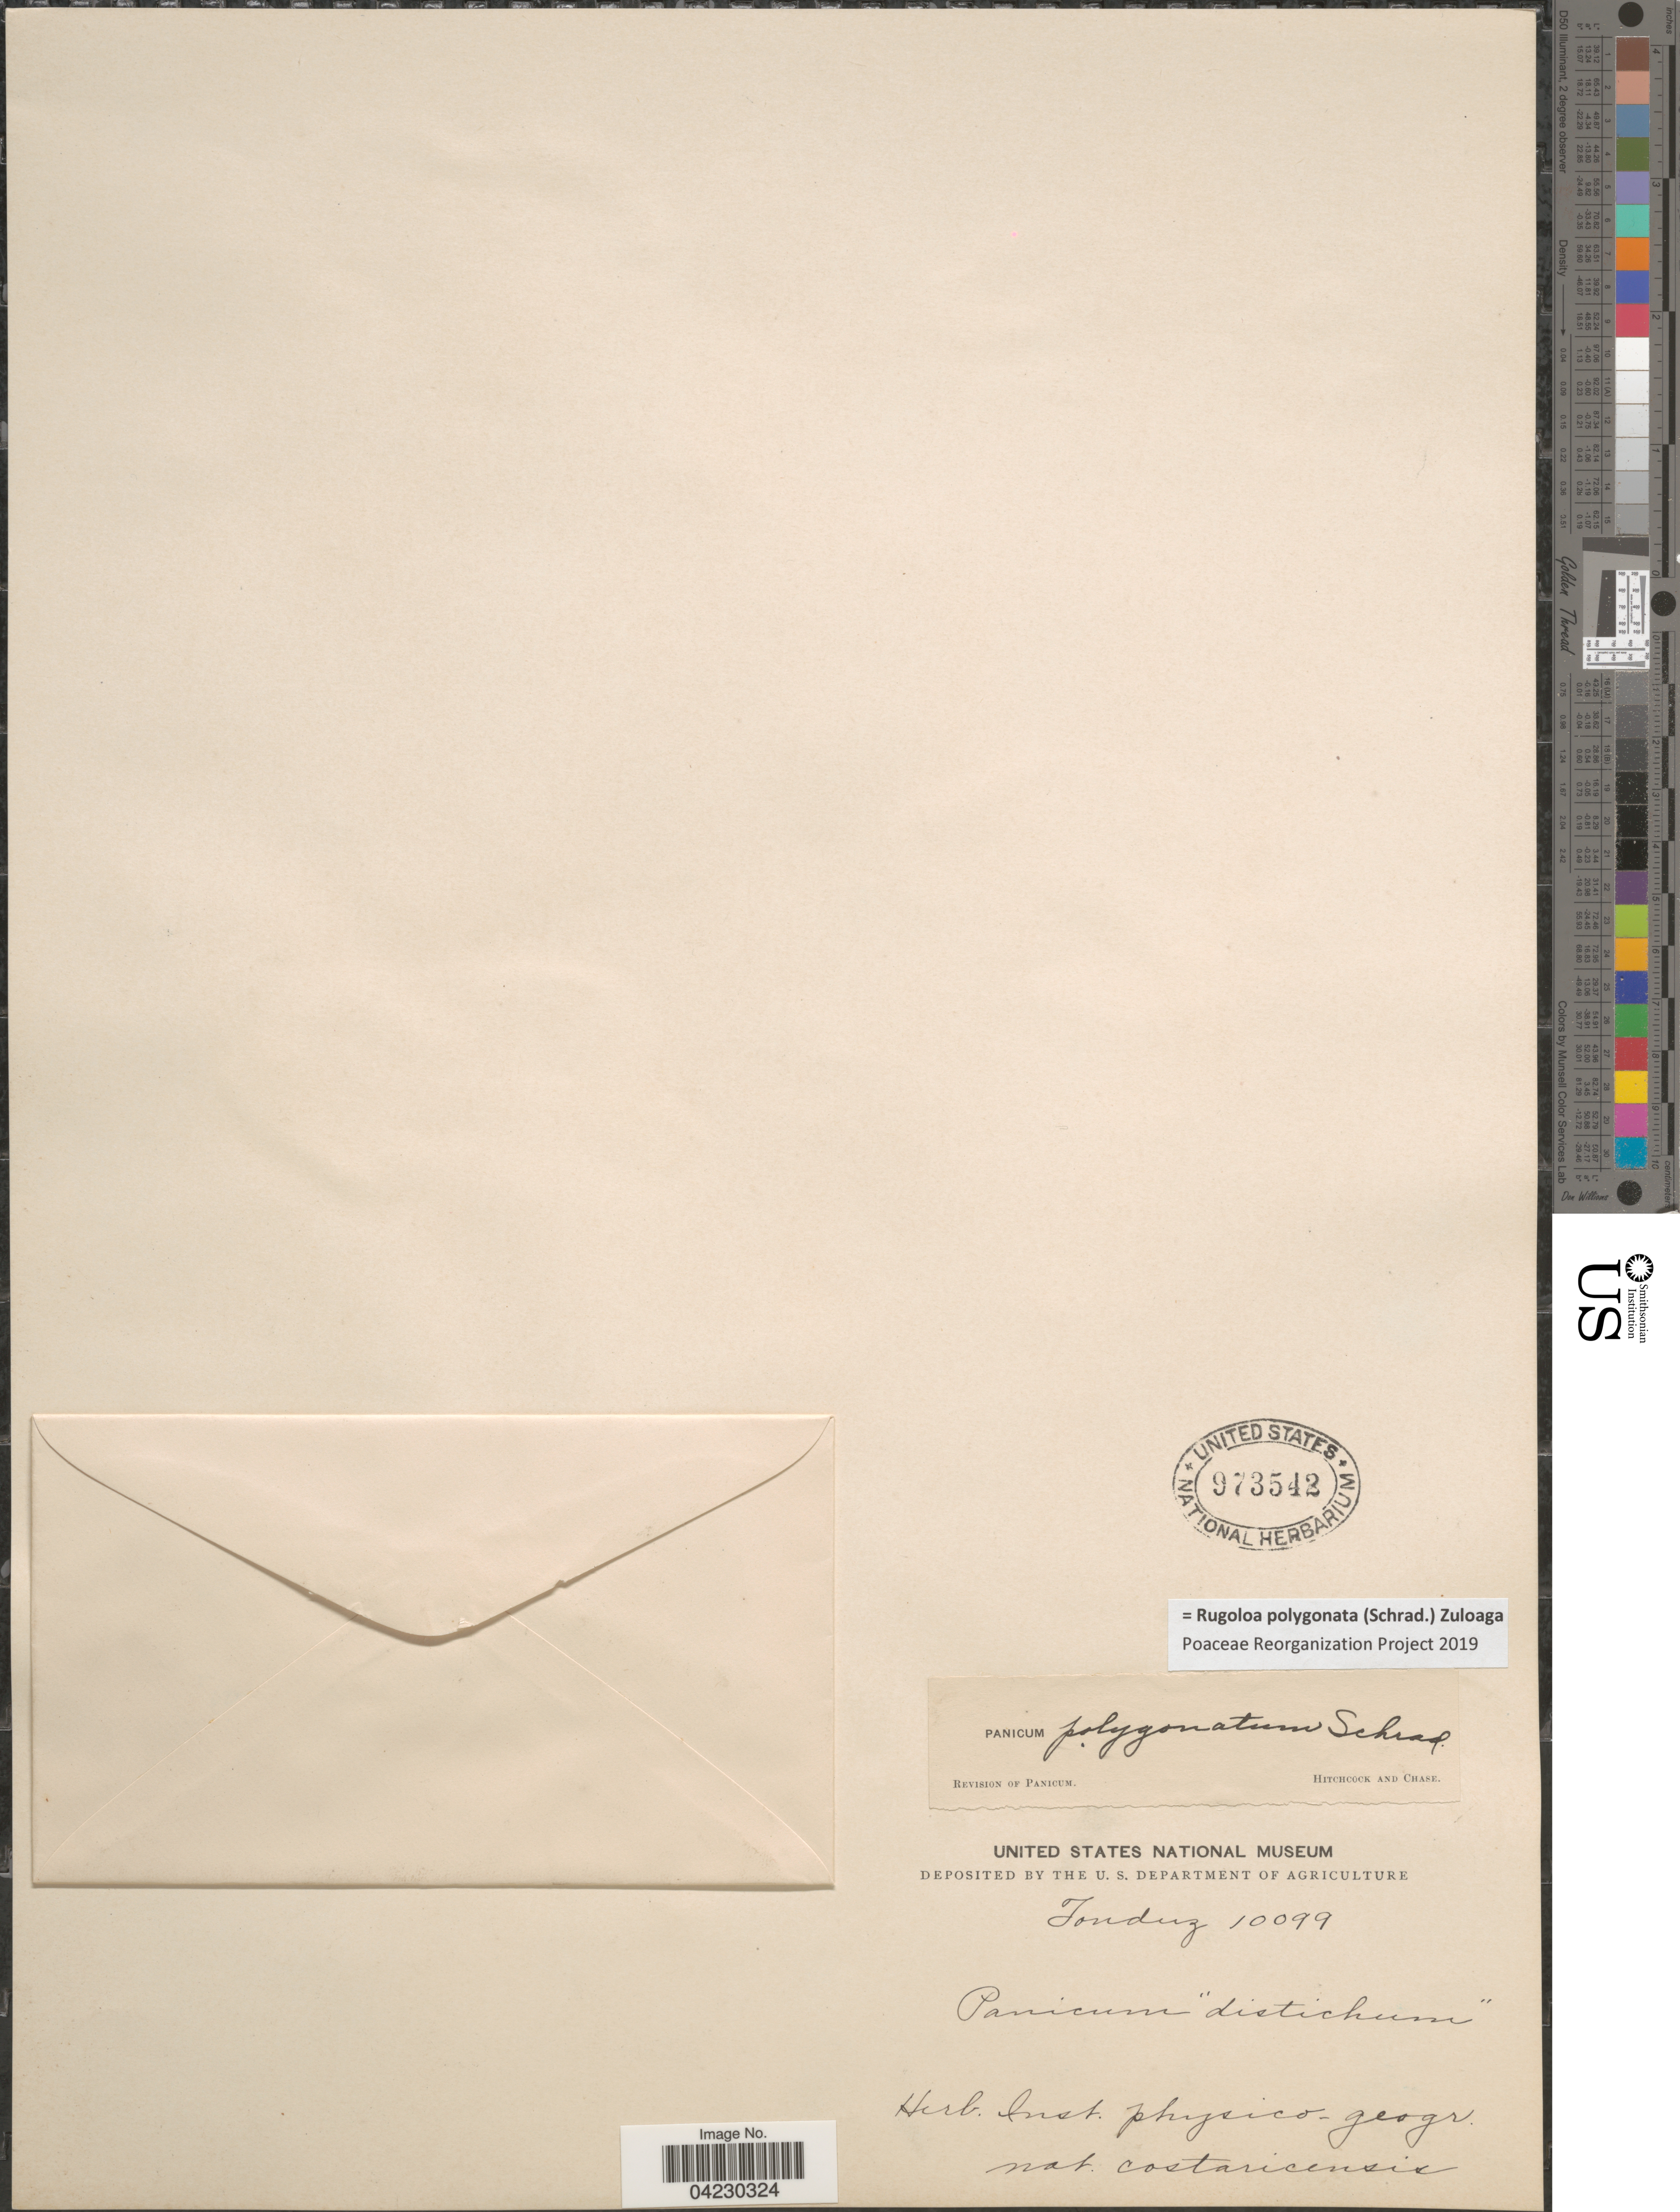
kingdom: Plantae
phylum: Tracheophyta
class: Liliopsida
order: Poales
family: Poaceae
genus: Rugoloa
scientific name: Rugoloa polygonata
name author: (Schrad.) Zuloaga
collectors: Tonduz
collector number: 10099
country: Costa Rica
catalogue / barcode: US 973542